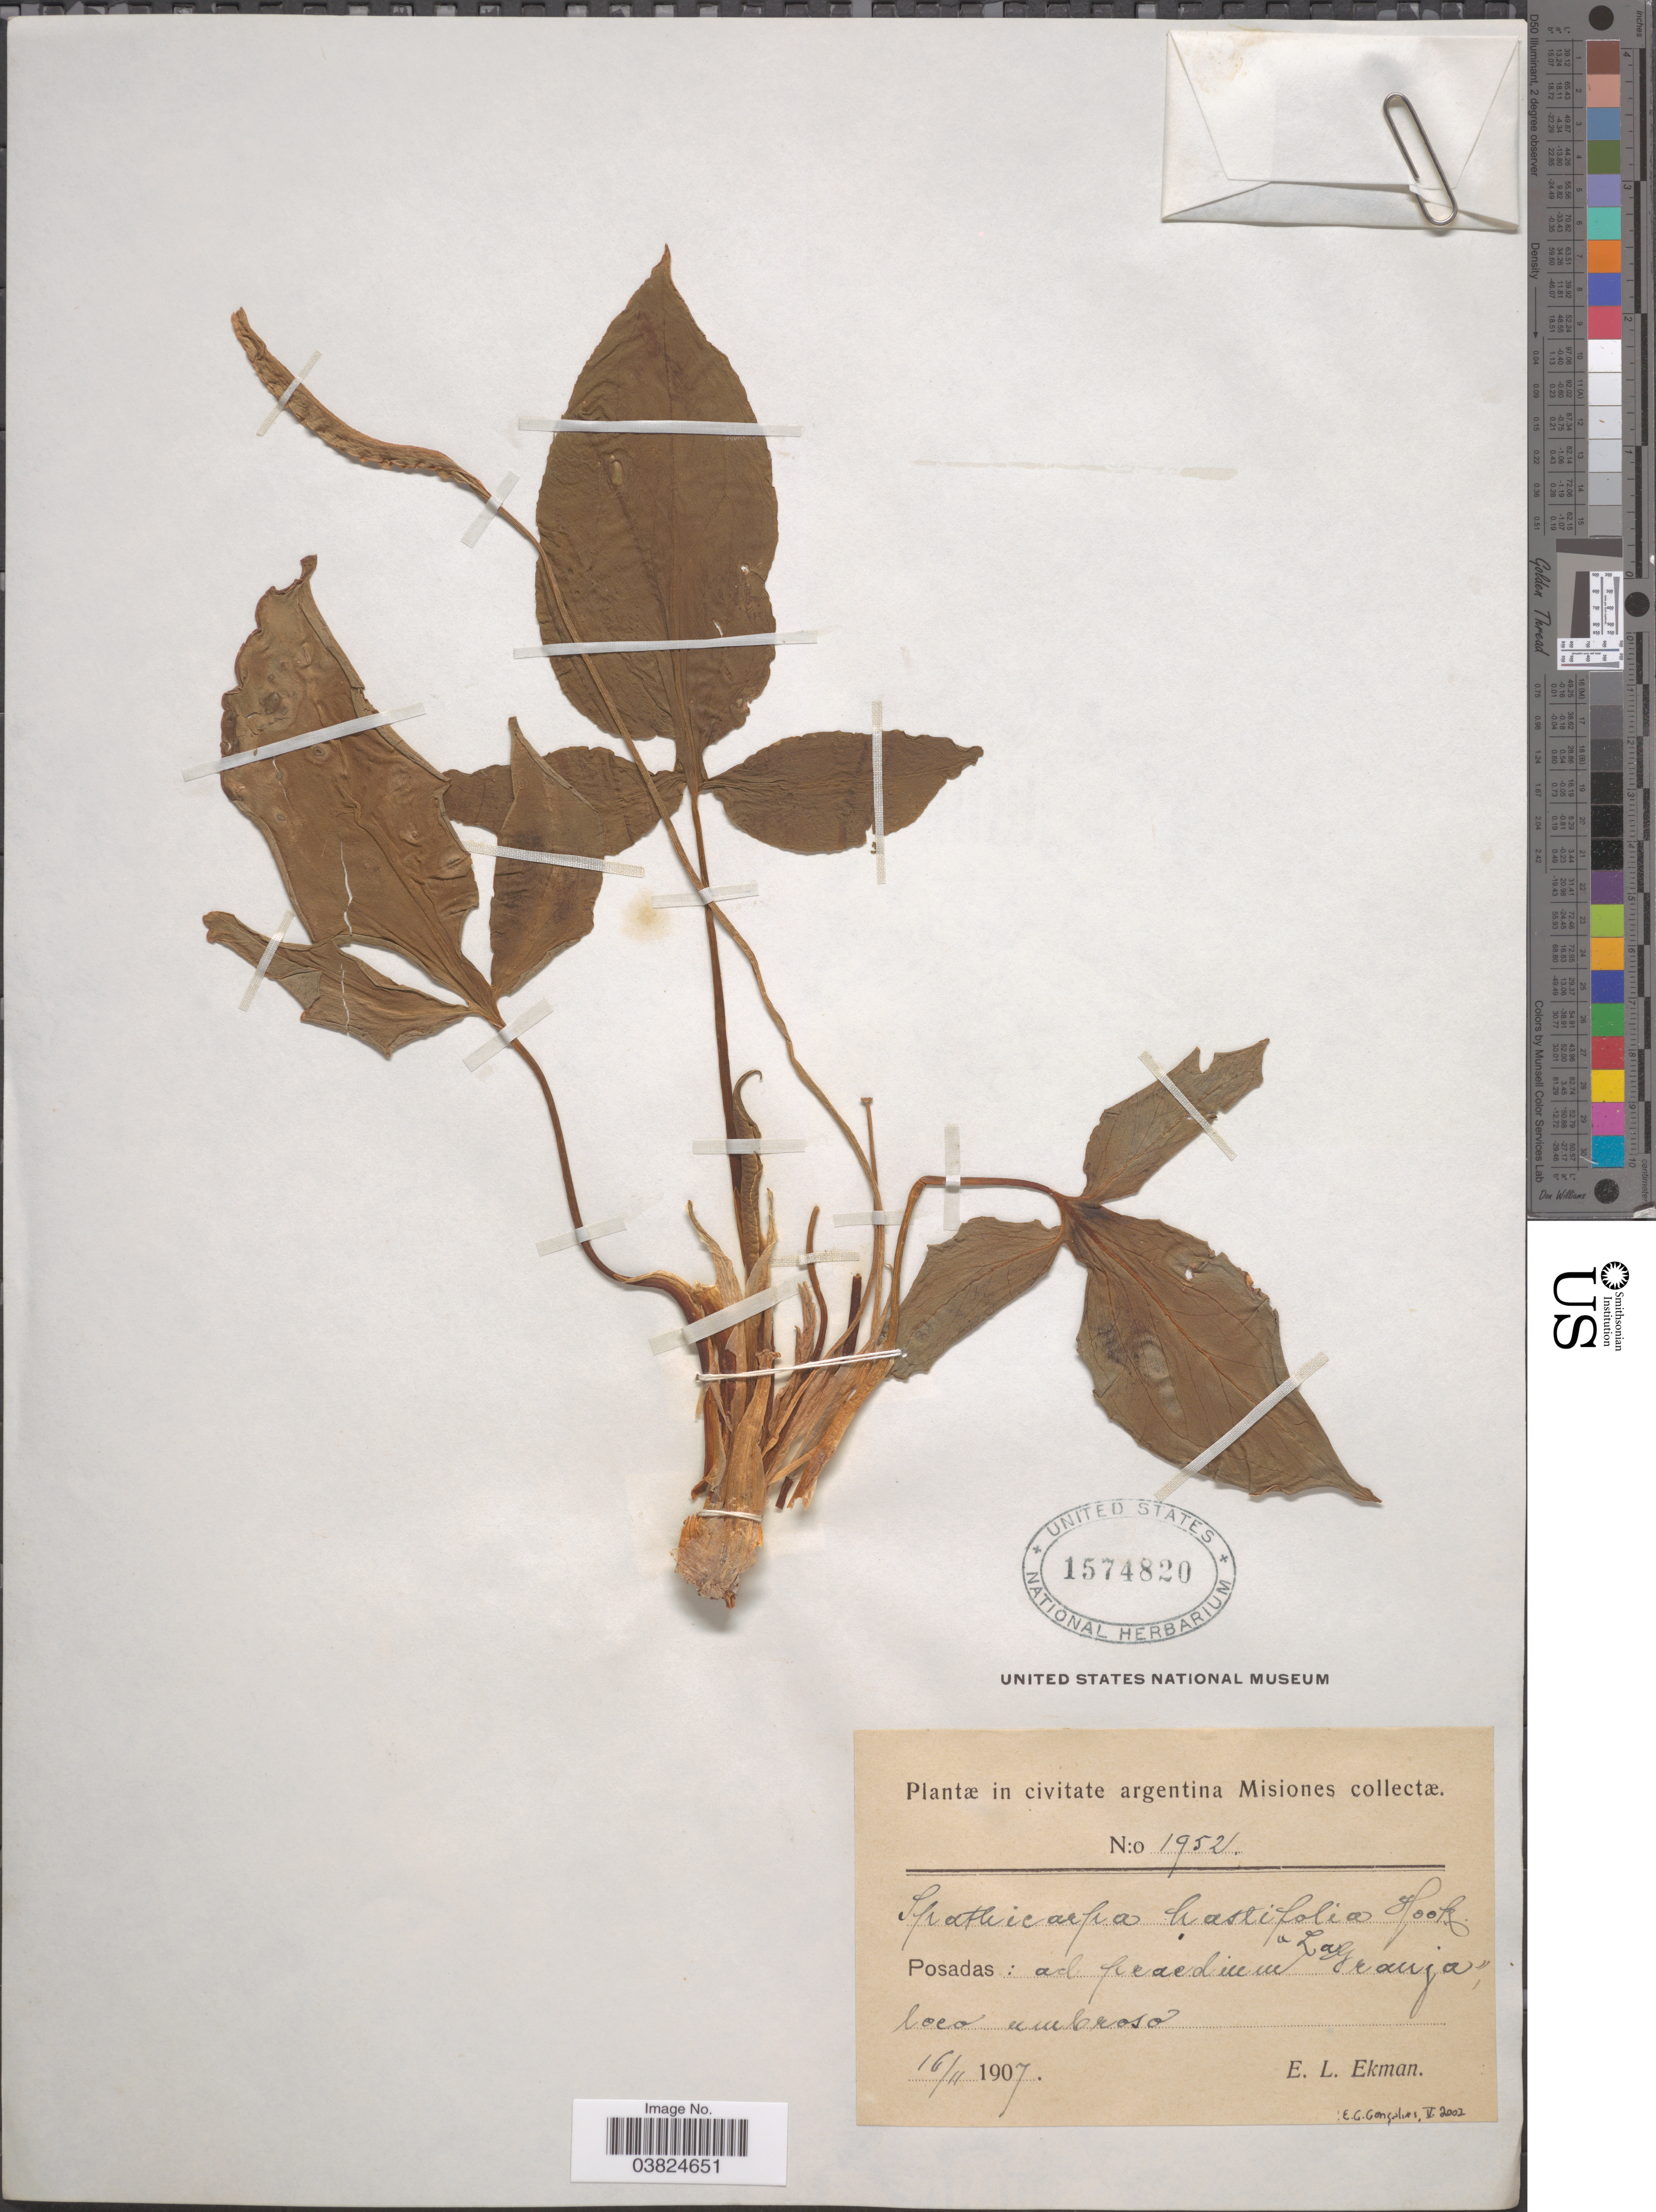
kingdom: Plantae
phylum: Tracheophyta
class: Liliopsida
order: Alismatales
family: Araceae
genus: Spathicarpa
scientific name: Spathicarpa hastifolia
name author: Hook.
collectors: E. L. Ekman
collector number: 1952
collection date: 1907-11-16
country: Argentina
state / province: Misiones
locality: Posadas: ad praedium Grauja loco umbroso.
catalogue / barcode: US 1574820